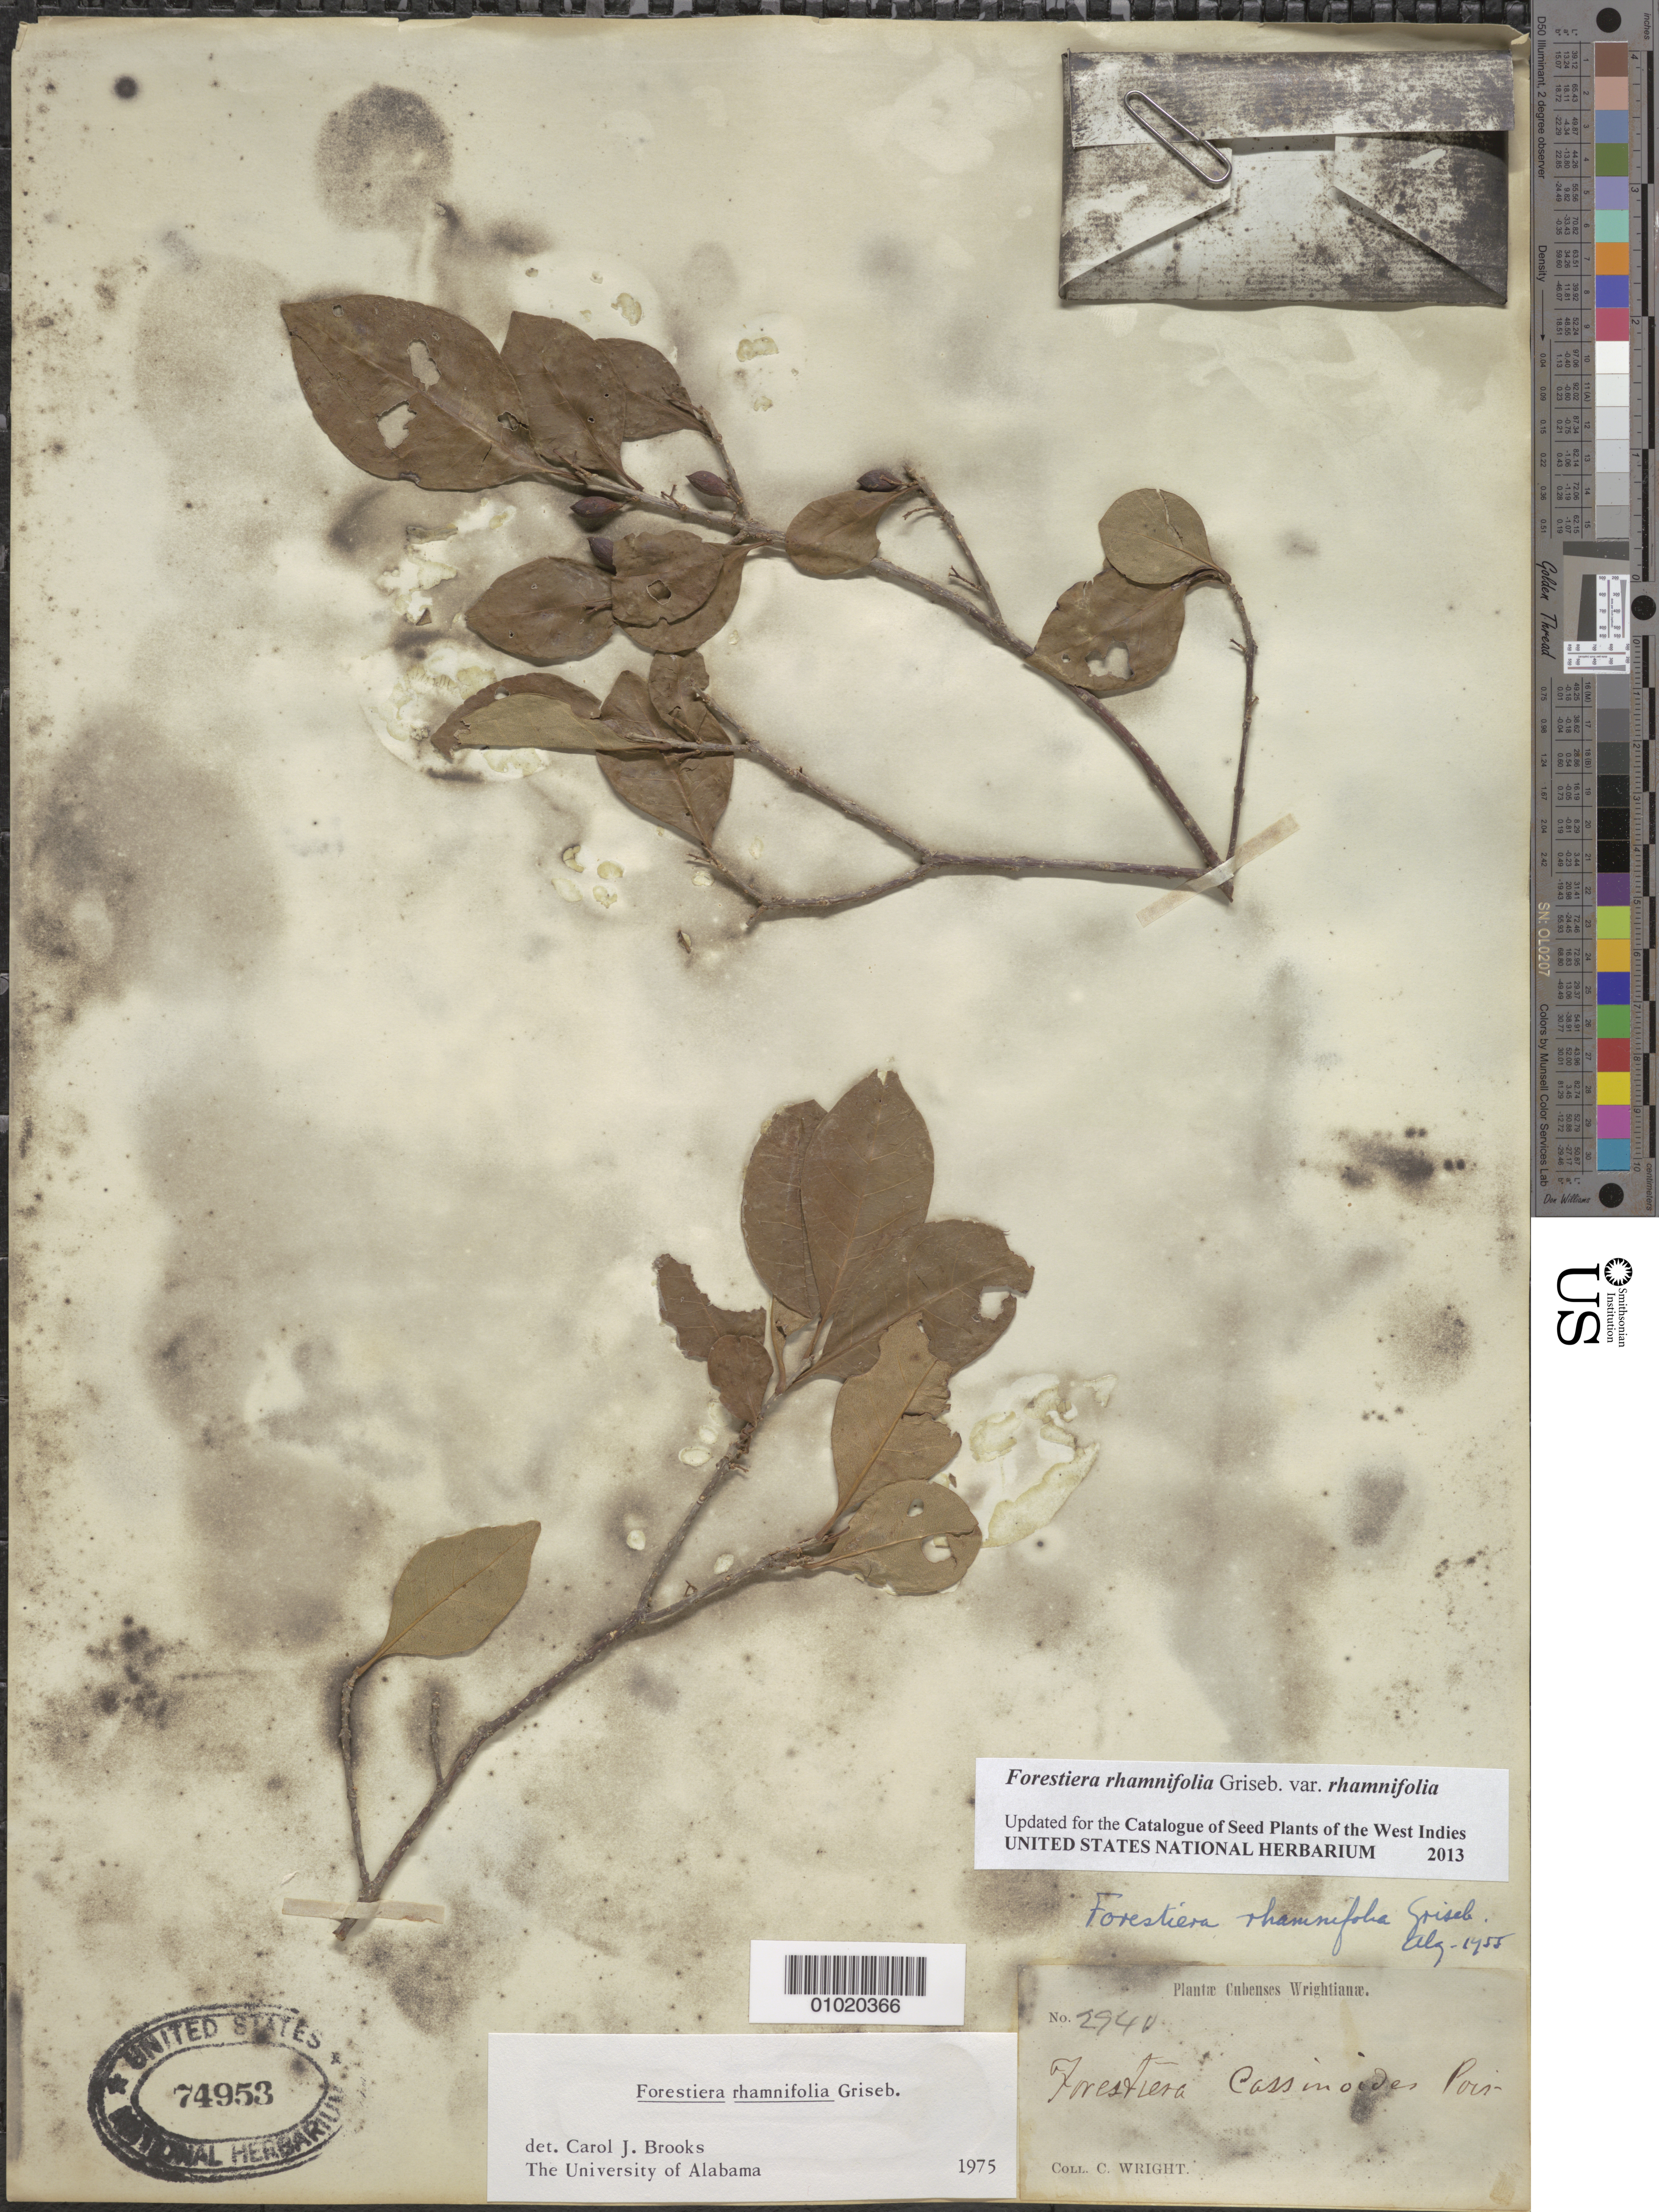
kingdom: Plantae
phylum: Tracheophyta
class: Magnoliopsida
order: Lamiales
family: Oleaceae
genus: Forestiera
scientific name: Forestiera rhamnifolia var. rhamnifolia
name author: Griseb.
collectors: C. Wright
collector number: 2940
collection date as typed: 1800 to 1899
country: Cuba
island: Cuba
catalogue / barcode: US 74953